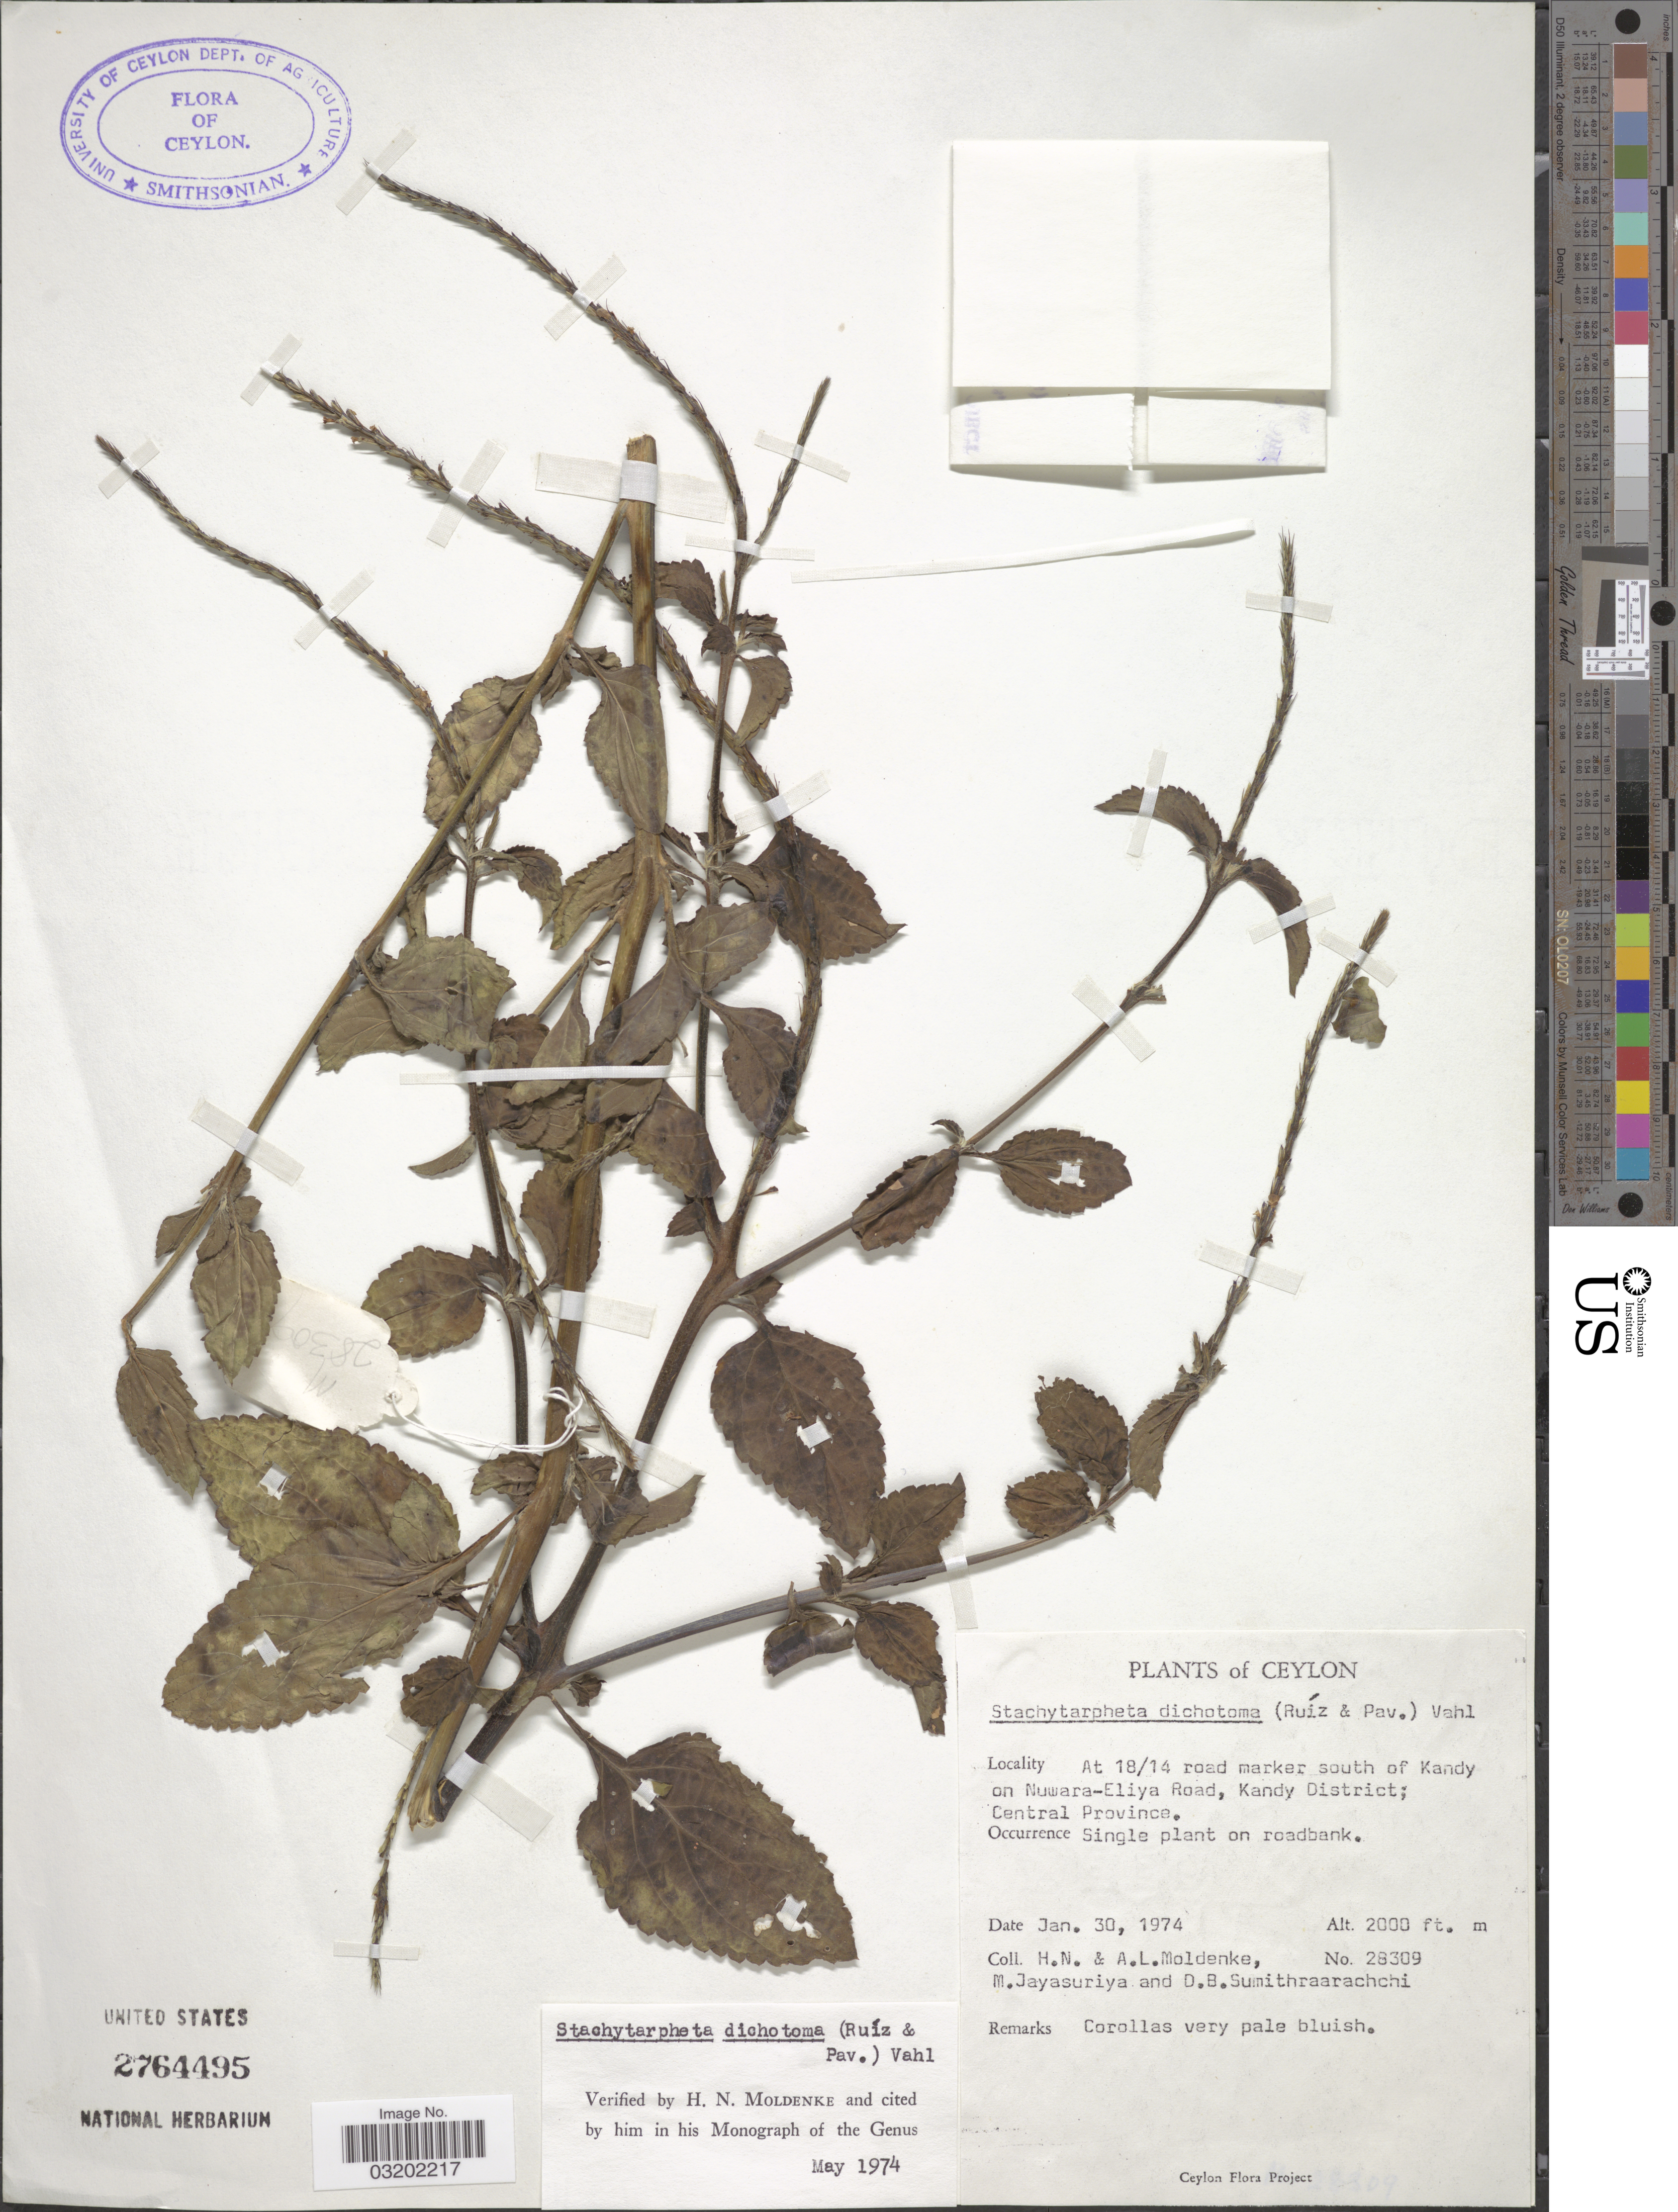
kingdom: Plantae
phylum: Tracheophyta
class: Magnoliopsida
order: Lamiales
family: Verbenaceae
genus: Stachytarpheta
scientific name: Stachytarpheta dichotoma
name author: (Ruiz & Pav.) Vahl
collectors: H. N. Moldenke, A. L. Moldenke, M. Jayasuriya & D. B. Sumithraarachchi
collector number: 28309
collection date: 1974-01-30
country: Sri Lanka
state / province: Central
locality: Ceylon. At 18/14 road marker south of Kandy on Nuwara-Eliya Road, Kandy District.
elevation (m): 610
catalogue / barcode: US 2764495